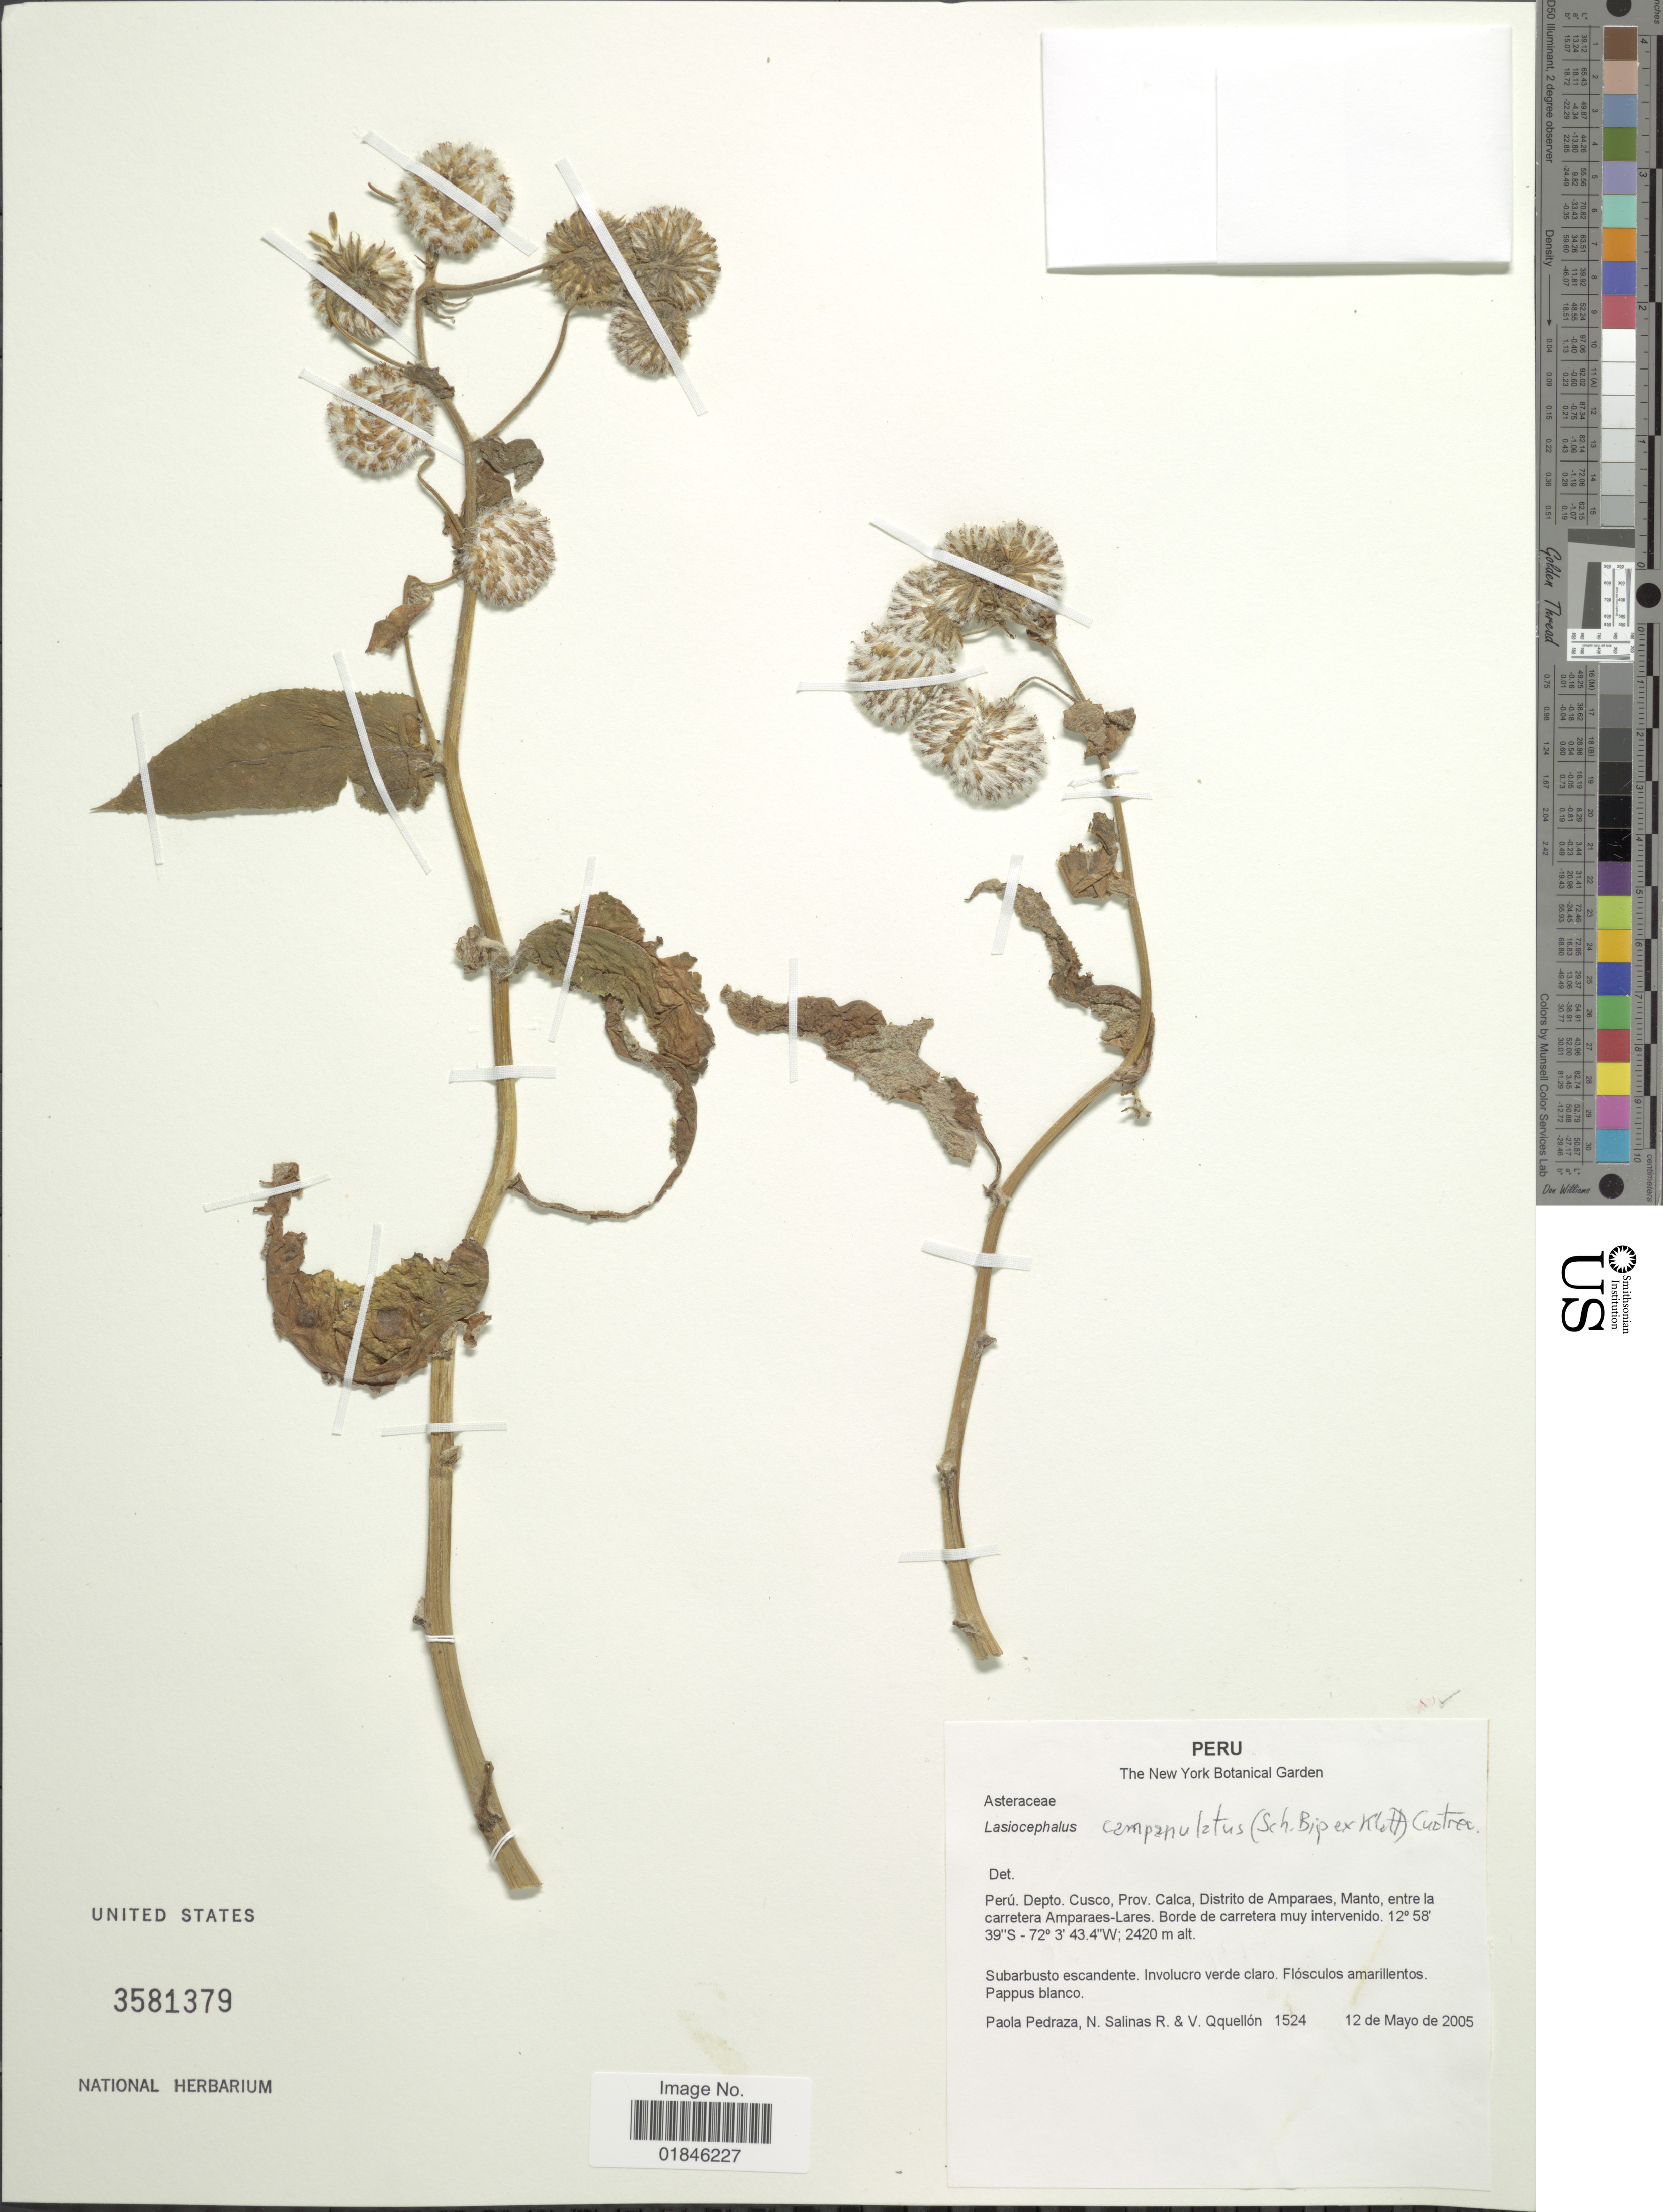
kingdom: Plantae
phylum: Tracheophyta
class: Magnoliopsida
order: Asterales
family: Asteraceae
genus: Senecio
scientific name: Senecio betonicifolius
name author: DC.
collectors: P. Pedraza, N. Salinas R. & V. Qquellón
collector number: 1524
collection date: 2005-05-12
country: Peru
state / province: Cusco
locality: Perú. Depto. Cusco, Prov. Calca, Distrito de Amparaes, Manto, entre la carretera Amparaes-Lares.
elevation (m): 2420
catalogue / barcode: US 3581379